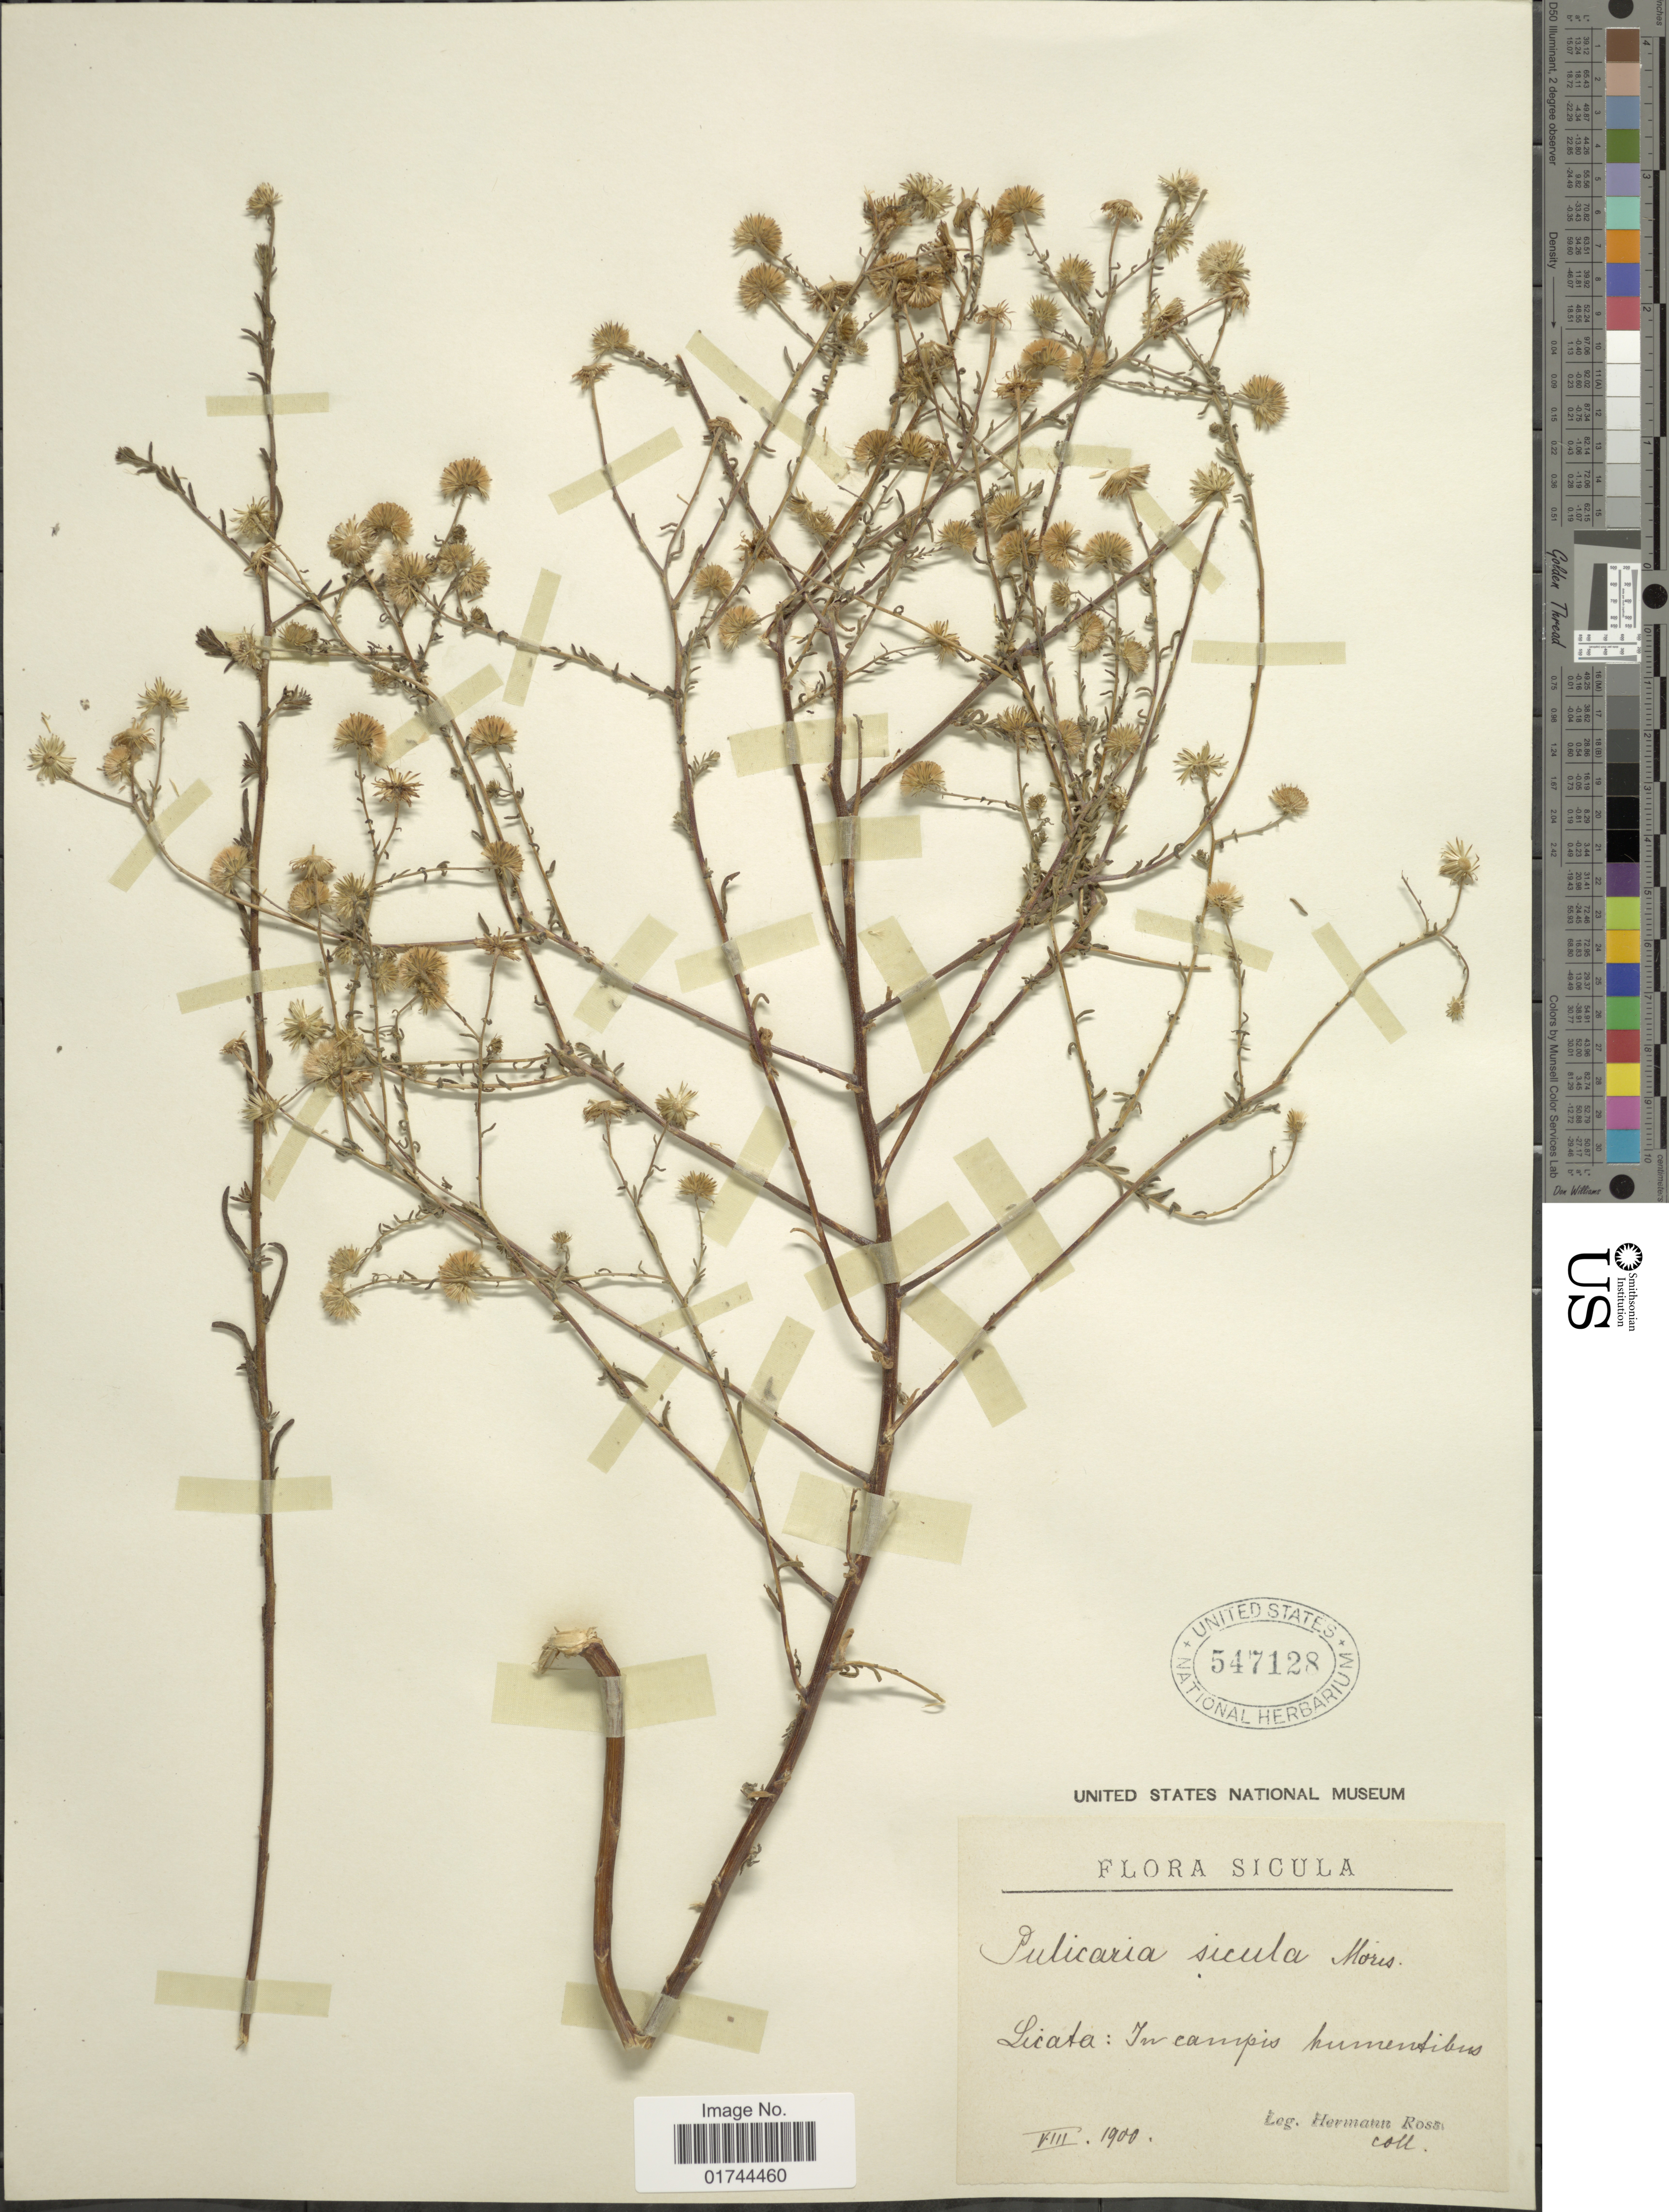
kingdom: Plantae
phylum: Tracheophyta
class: Magnoliopsida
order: Asterales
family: Asteraceae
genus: Pulicaria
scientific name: Pulicaria sicula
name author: (L.) Moris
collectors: H. Ross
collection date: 1900-08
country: Italy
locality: Sicula, Licata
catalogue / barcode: US 547128